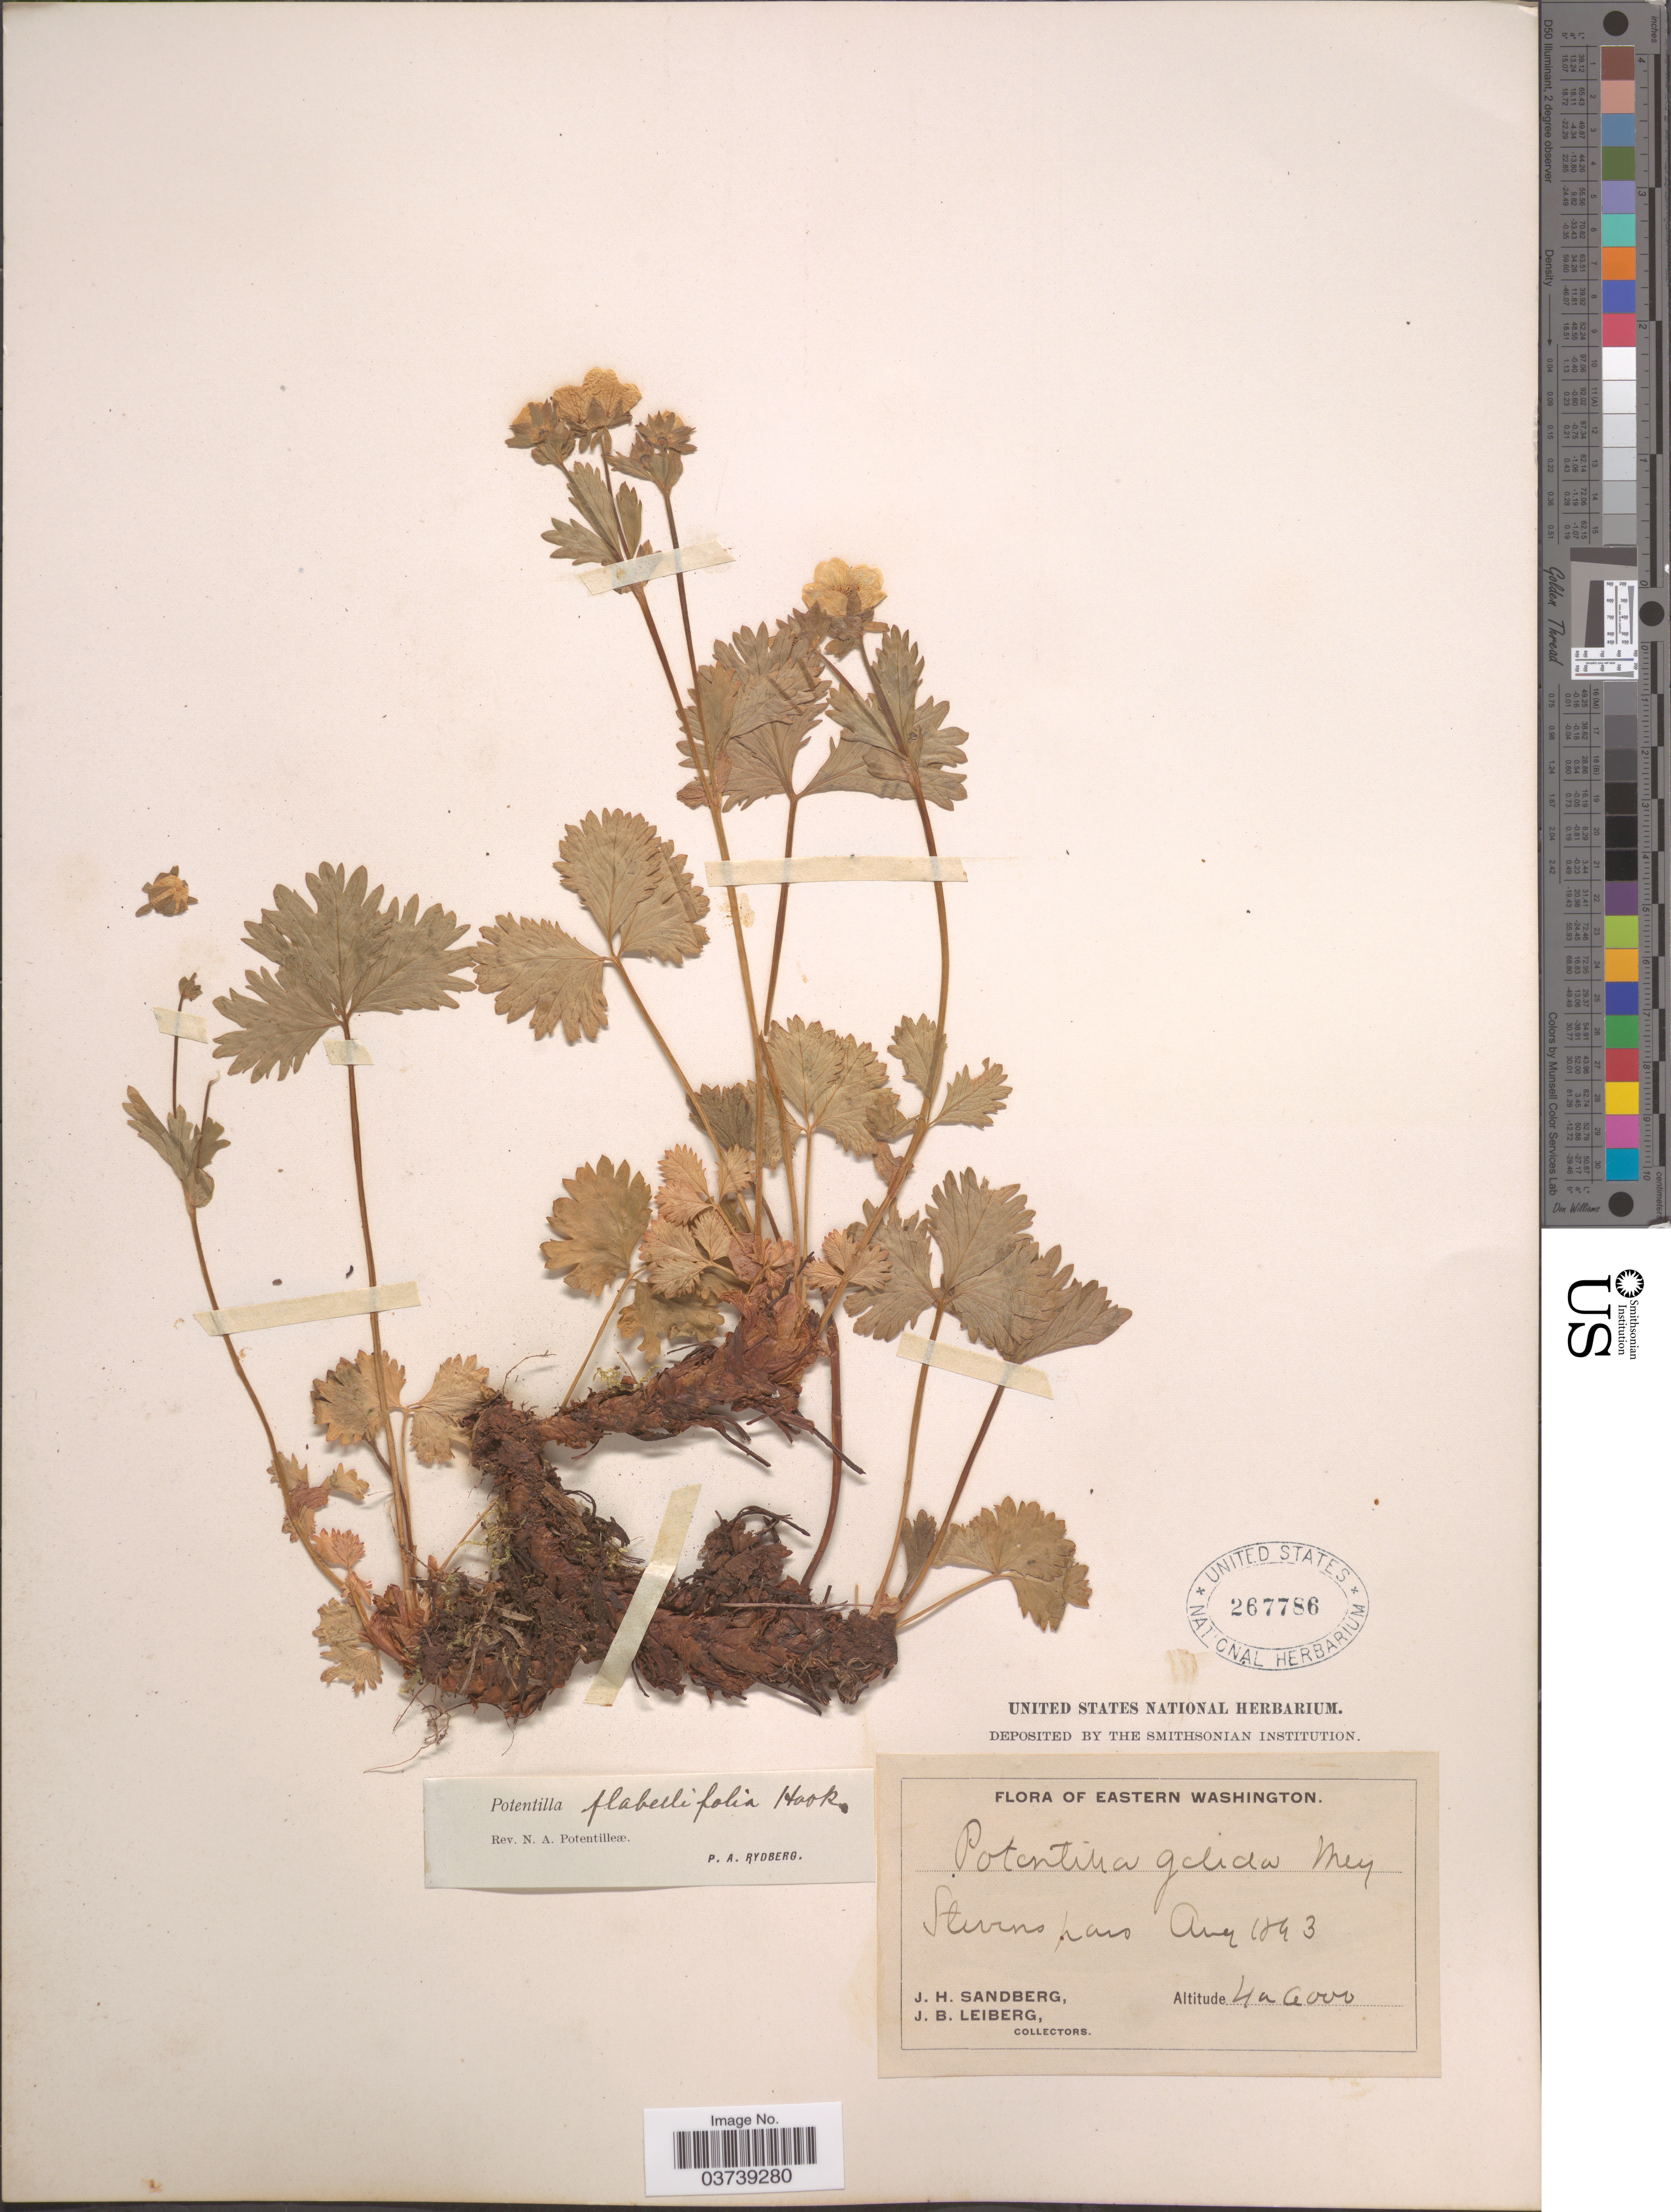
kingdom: Plantae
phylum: Tracheophyta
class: Magnoliopsida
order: Rosales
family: Rosaceae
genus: Potentilla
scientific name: Potentilla flabellifolia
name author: Hook. ex Torr. & A. Gray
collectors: J. H. Sandberg & J. B. Leiberg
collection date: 1893-08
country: United States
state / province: Washington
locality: Eastern Washington. Stevens Pass.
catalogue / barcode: US 267786